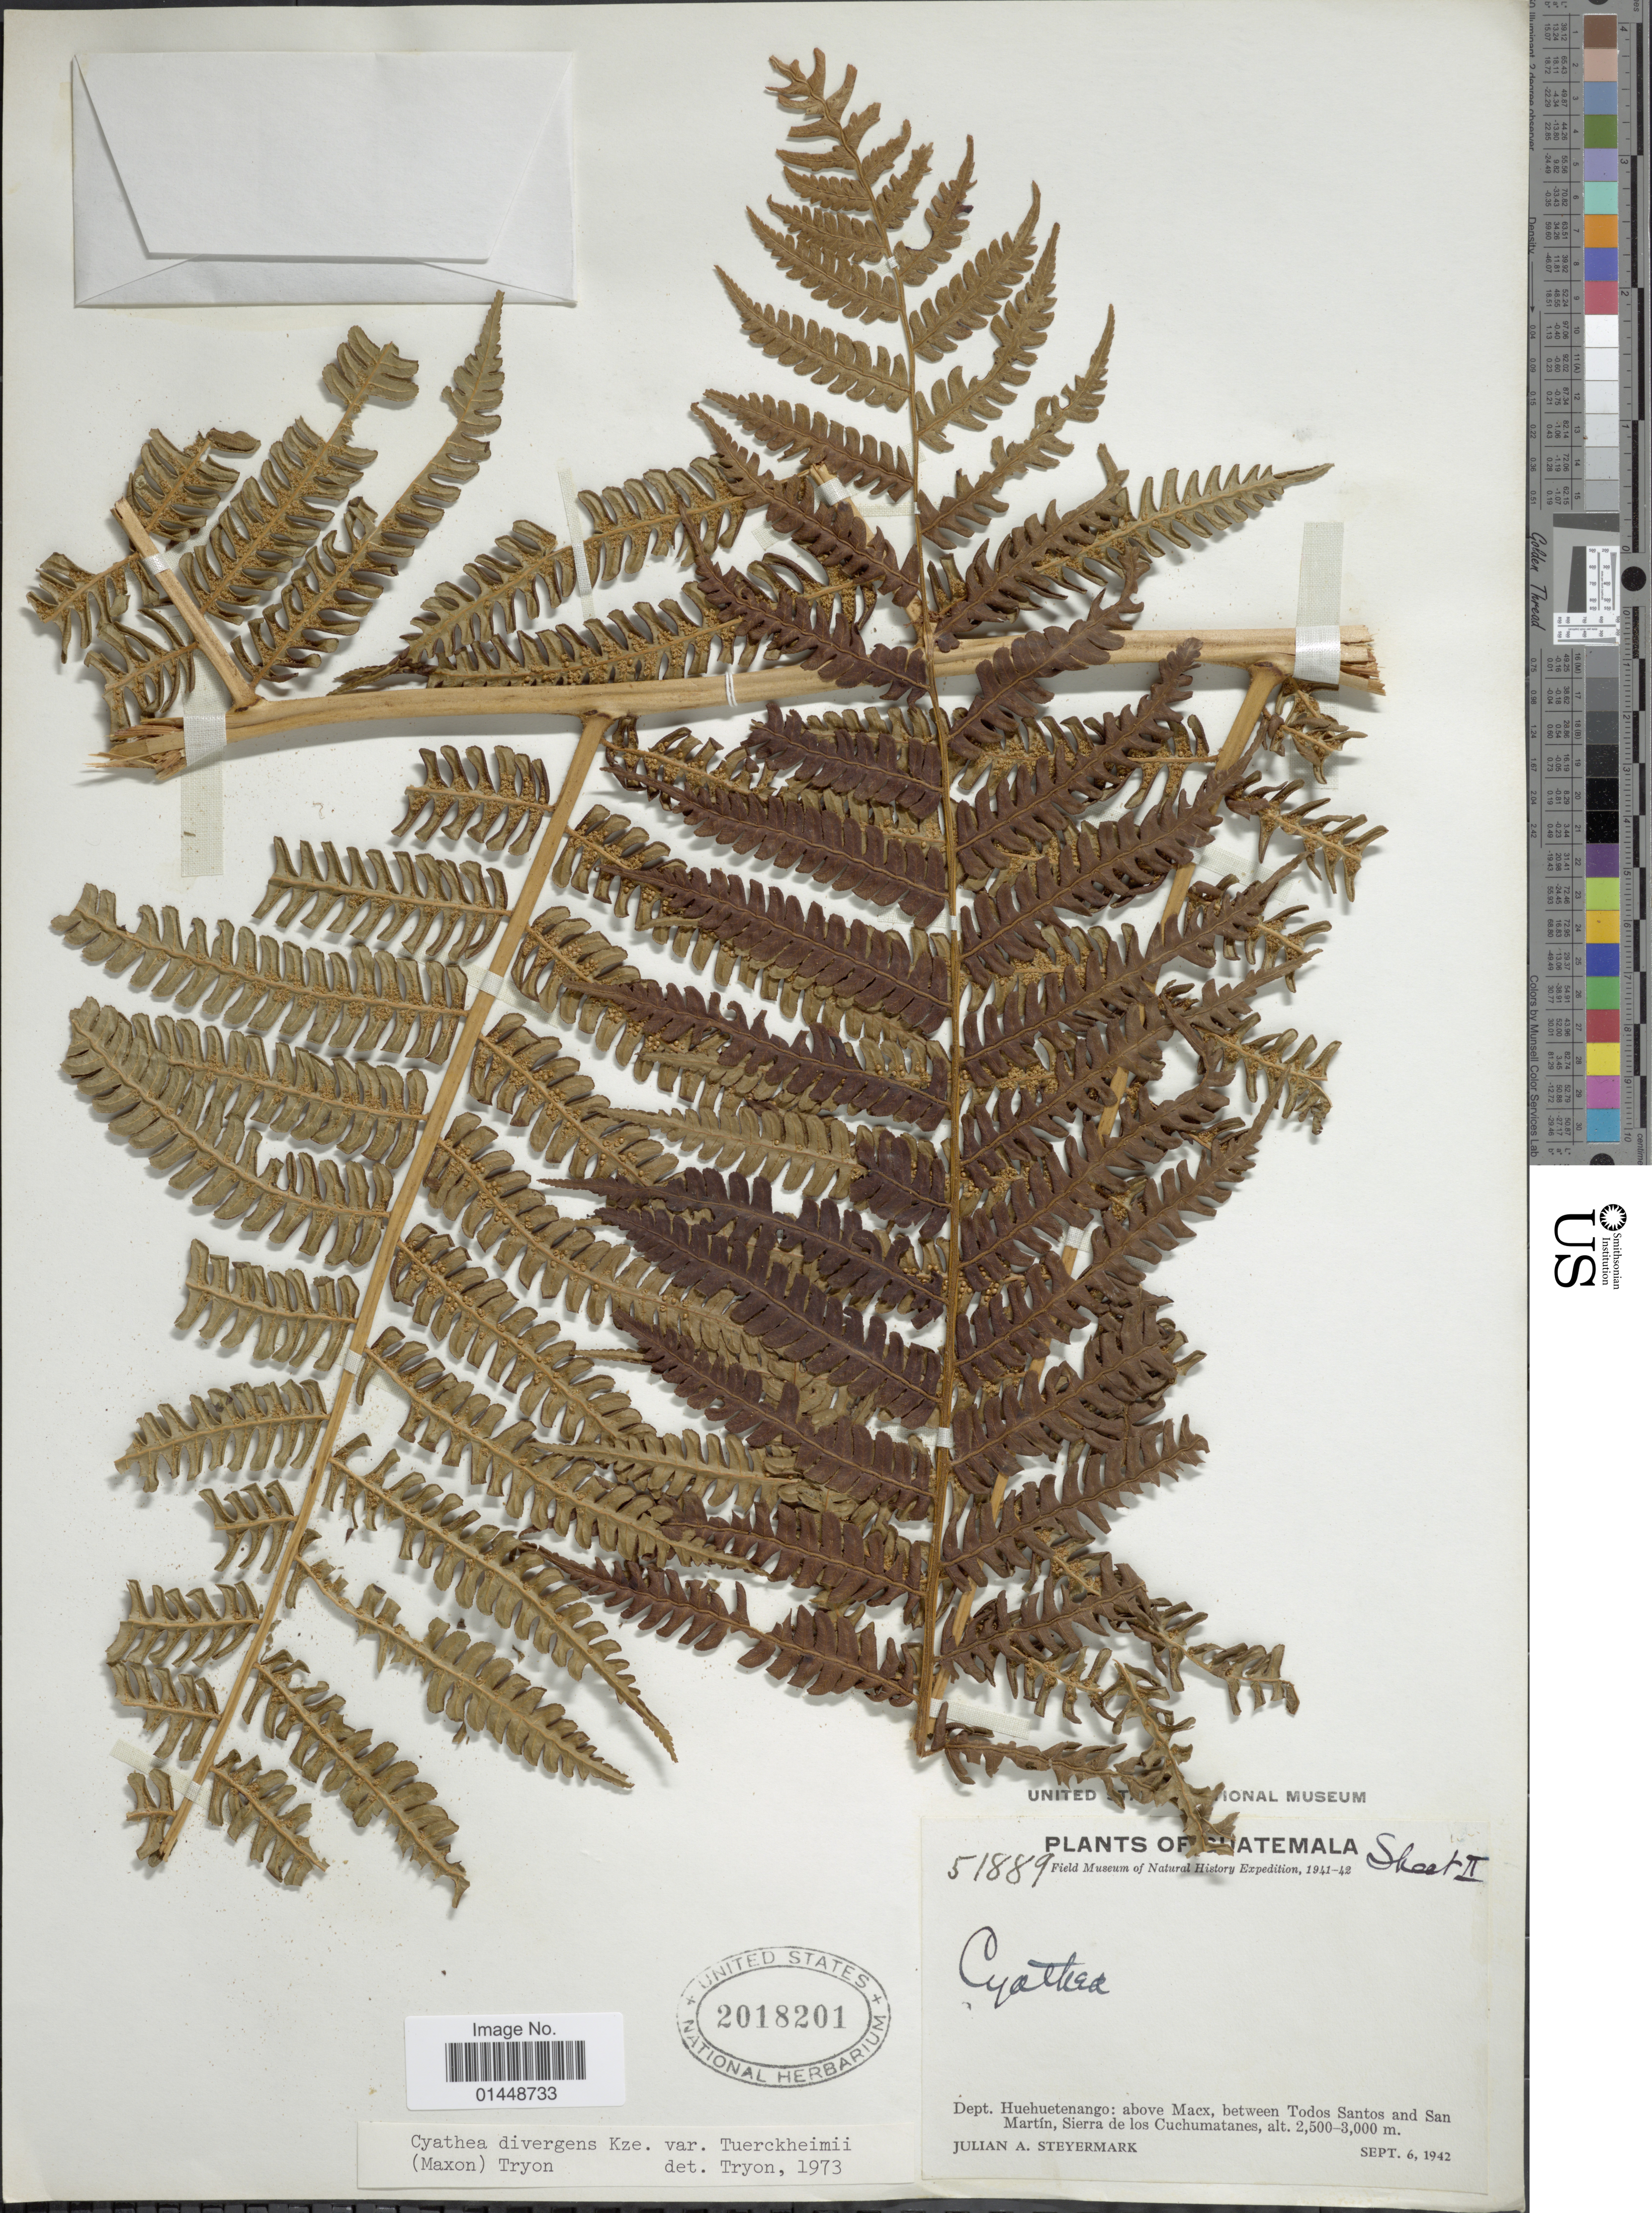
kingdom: Plantae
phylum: Tracheophyta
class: Polypodiopsida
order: Cyatheales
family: Cyatheaceae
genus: Cyathea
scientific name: Cyathea divergens var. tuerckheimii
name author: (Maxon) R.M. Tryon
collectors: J. Steyermark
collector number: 51889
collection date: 1942-09-06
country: Guatemala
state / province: Huehuetenango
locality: Dept. Huehuetenango: above Macx, between Todos Santos and San Martín, Sierra de los Cochumatanes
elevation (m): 2500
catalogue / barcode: US 2018201